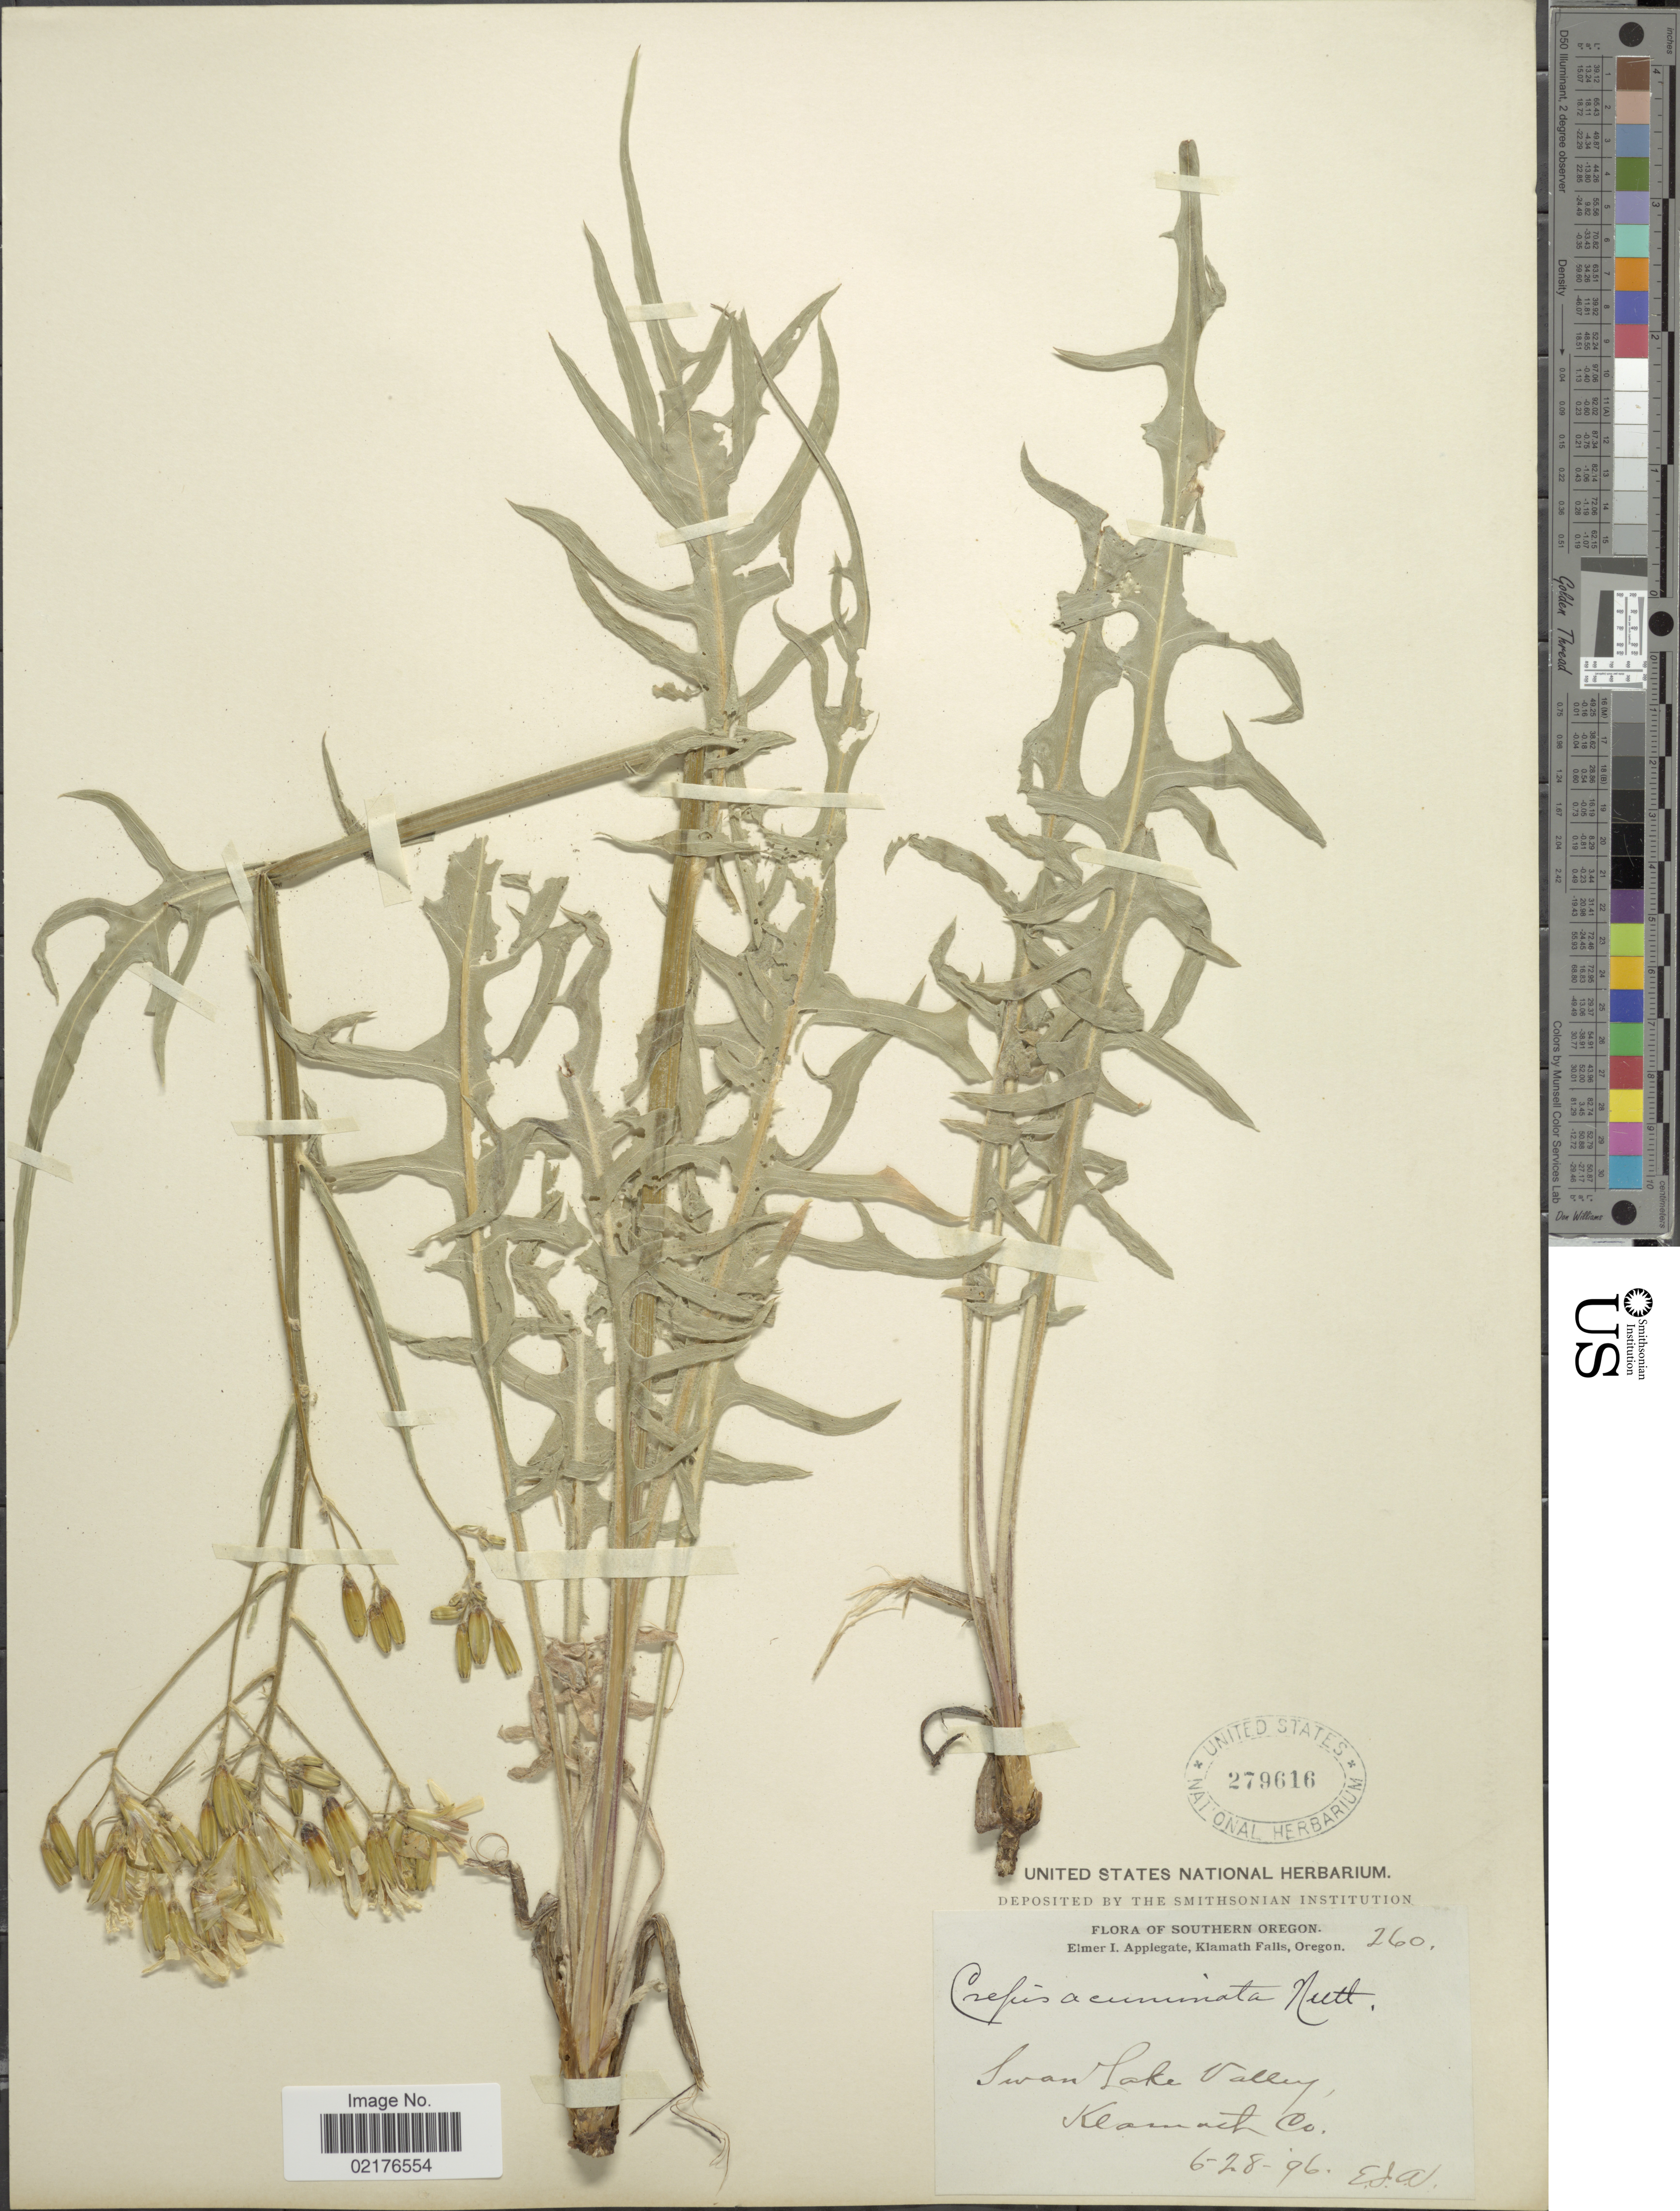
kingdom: Plantae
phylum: Tracheophyta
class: Magnoliopsida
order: Asterales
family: Asteraceae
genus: Crepis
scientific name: Crepis acuminata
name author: Nutt.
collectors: E. I. Applegate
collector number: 260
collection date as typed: Transcribed d/m/y: 28/6/96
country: United States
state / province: Oregon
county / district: Klamath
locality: Southern Oregon, Klamath Falls, Oregon, Swan Lake Valley, Klamath Co.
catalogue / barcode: US 279616